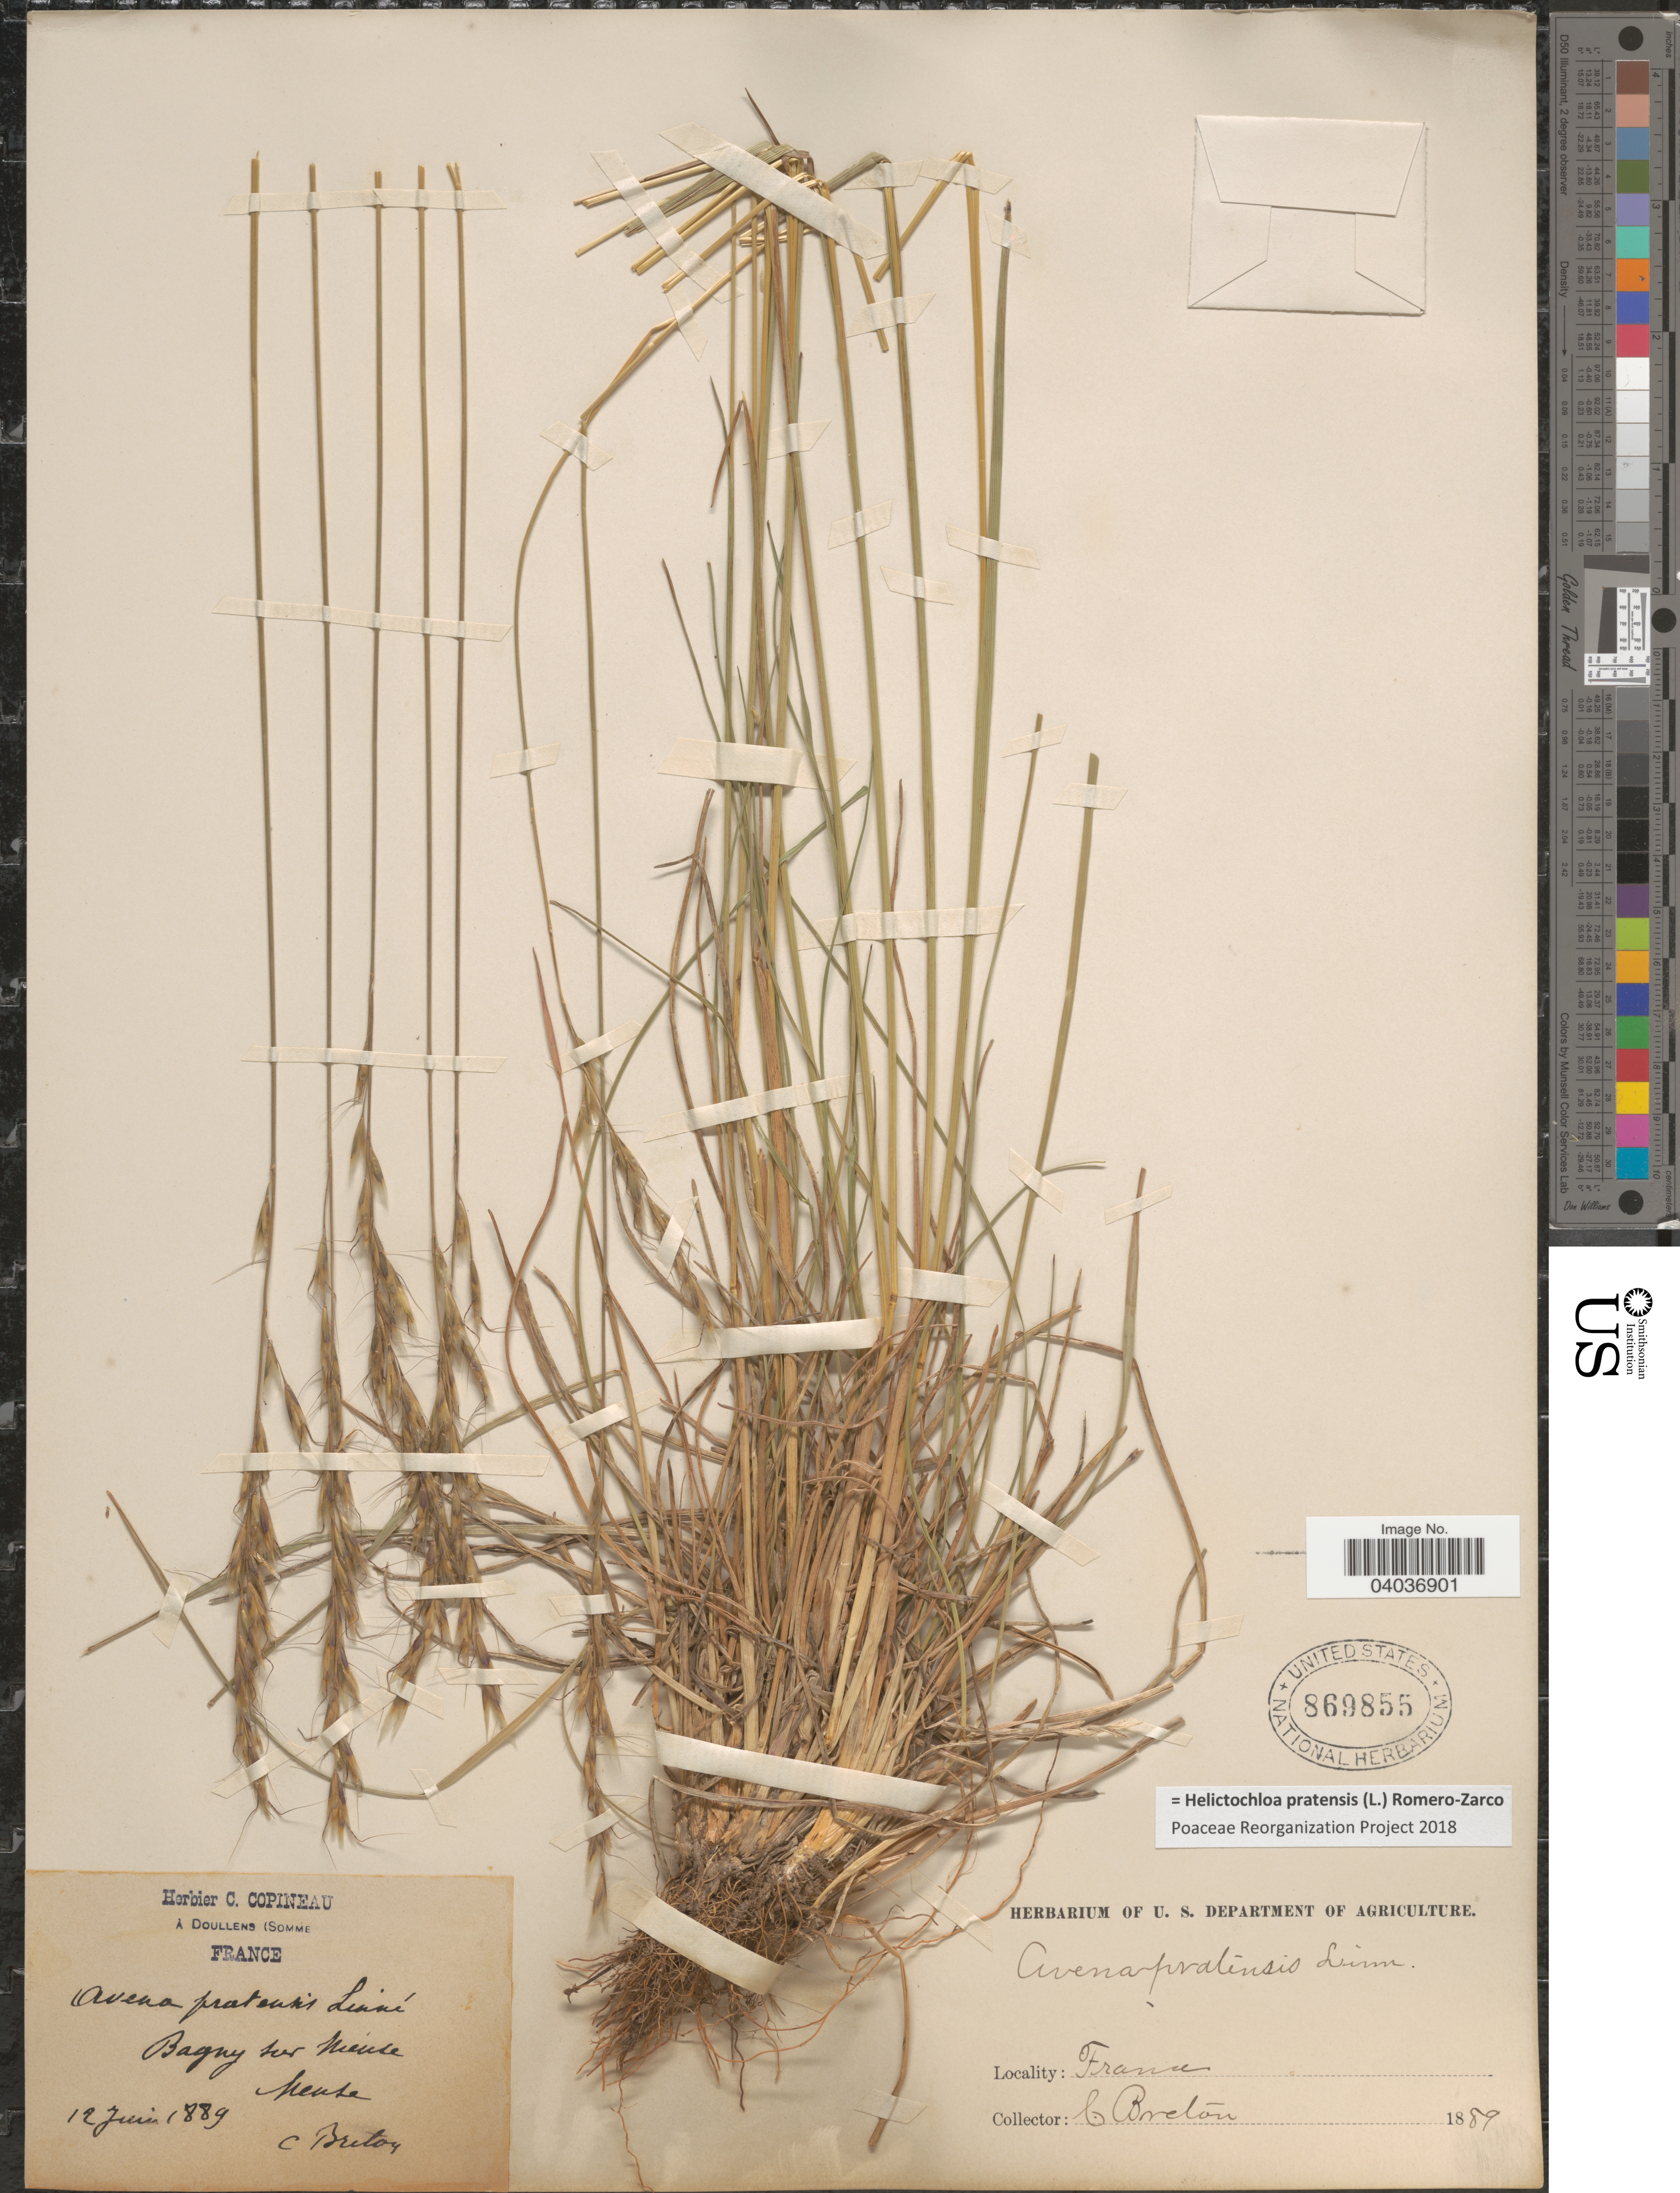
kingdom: Plantae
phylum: Tracheophyta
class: Liliopsida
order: Poales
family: Poaceae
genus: Helictochloa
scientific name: Helictochloa pratensis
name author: (L.) Romero-Zarco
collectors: C. Breton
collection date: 1889-06-12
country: France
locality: Bagny sur Meuse, Meuse.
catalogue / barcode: US 869855